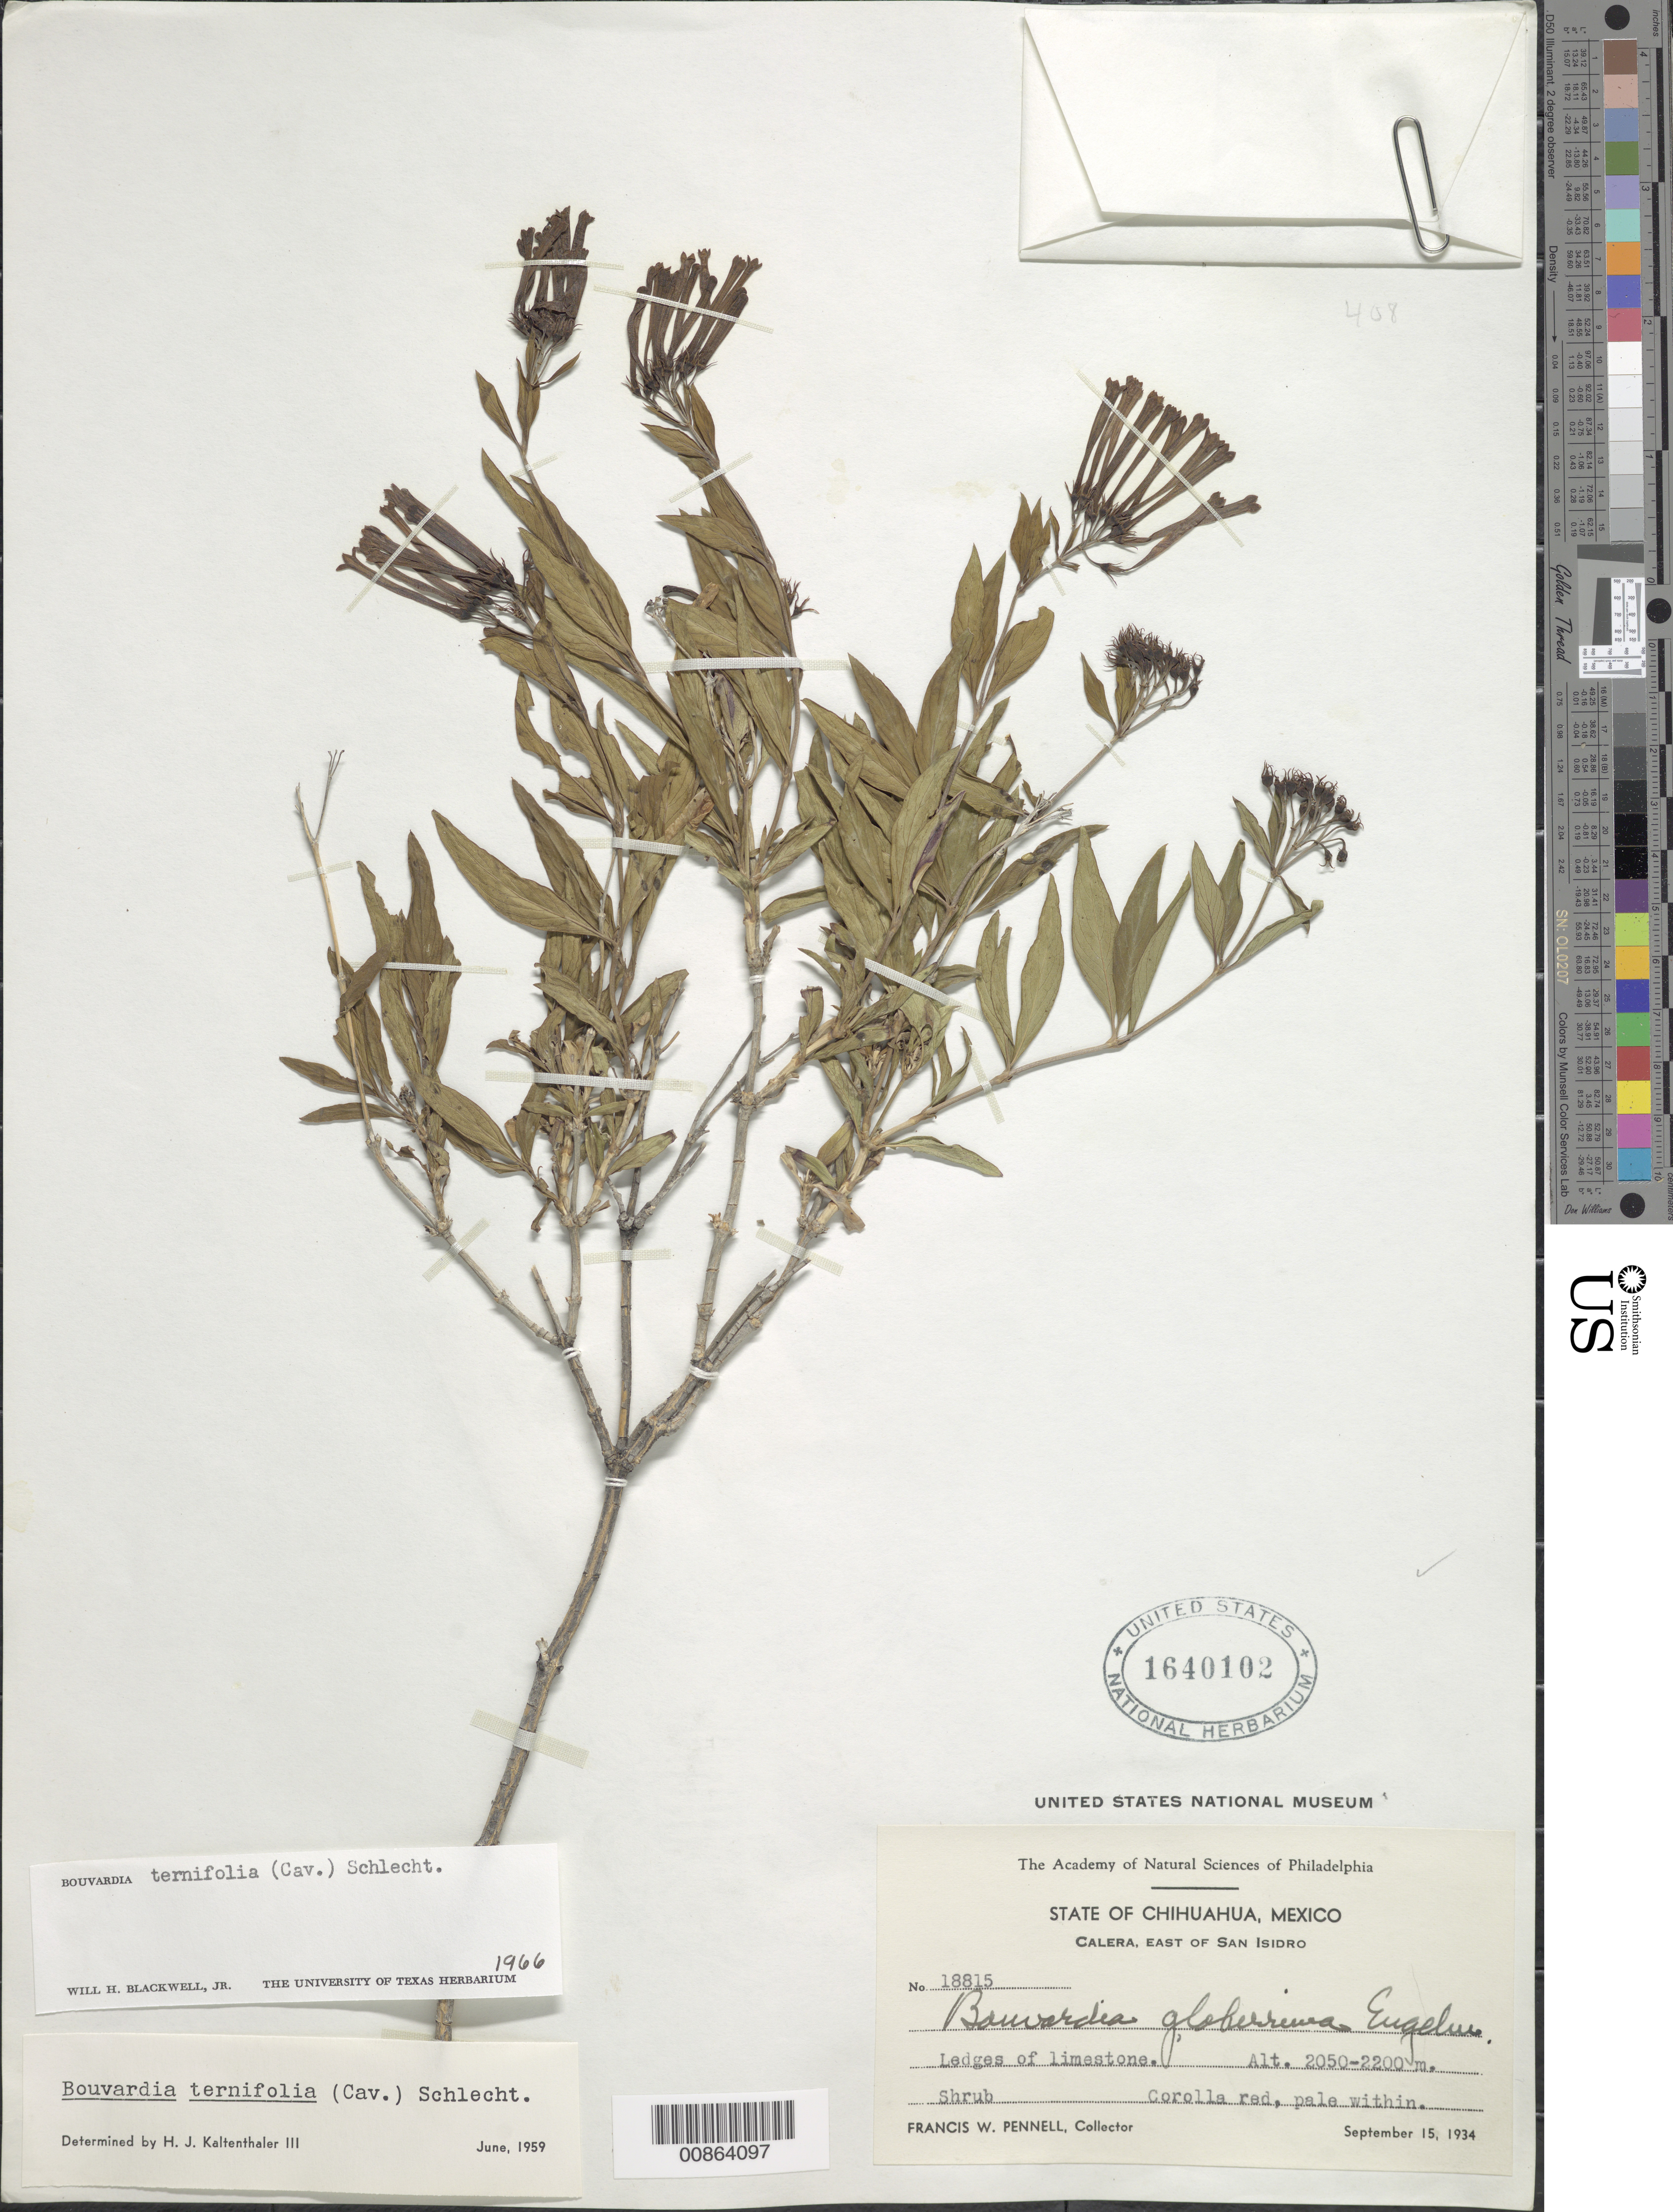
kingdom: Plantae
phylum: Tracheophyta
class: Magnoliopsida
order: Gentianales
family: Rubiaceae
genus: Bouvardia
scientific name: Bouvardia tenuifolia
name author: Standl.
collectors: F. W. Pennell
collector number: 18815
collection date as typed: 15 Sep 1934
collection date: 1934-09-15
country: Mexico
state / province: Chihuahua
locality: Calera, east of San Isidro, Chihuahua.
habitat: Ledges of limestone.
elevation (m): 2200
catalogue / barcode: US 1640102